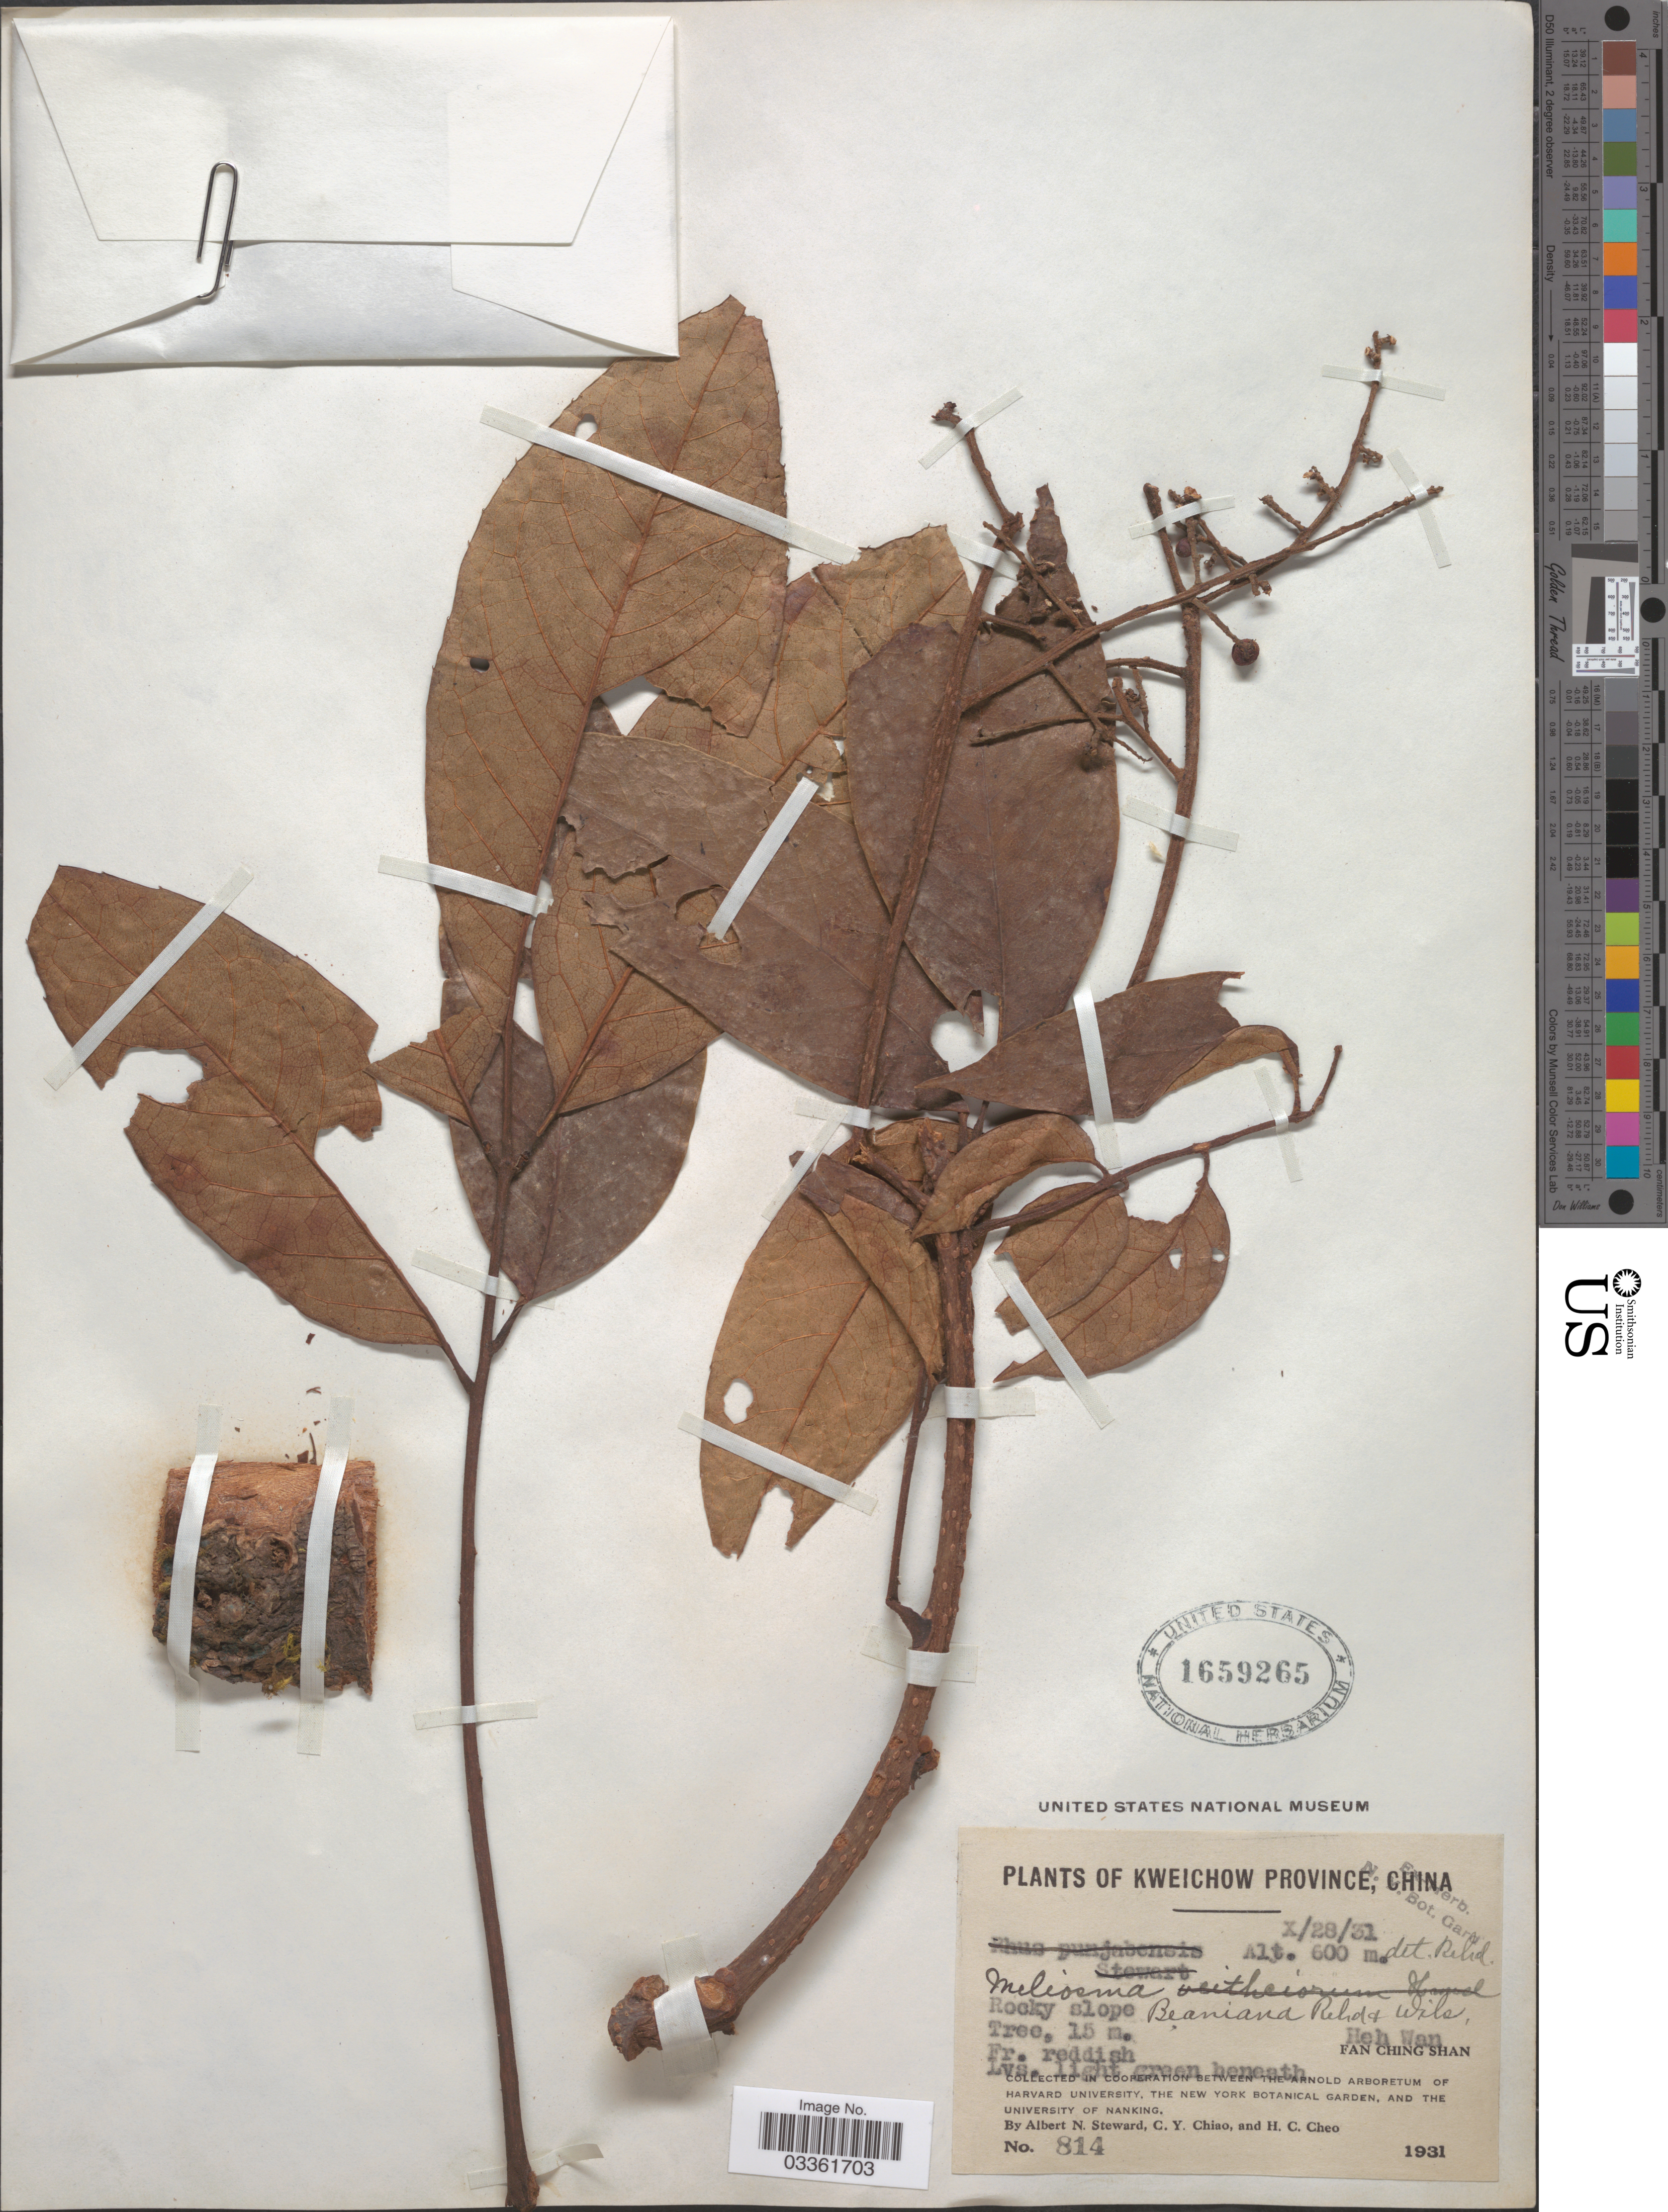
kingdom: Plantae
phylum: Tracheophyta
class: Magnoliopsida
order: Proteales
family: Sabiaceae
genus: Meliosma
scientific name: Meliosma beaniana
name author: Rehder & E.H. Wilson in Sarg.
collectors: A. N. Steward, C. Y. Chiao & H. Cheo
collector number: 814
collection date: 1931-10-28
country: China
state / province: Guizhou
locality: Kweichow Province. Heh Wan. Fan Ching Shan.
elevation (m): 600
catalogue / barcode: US 1659265